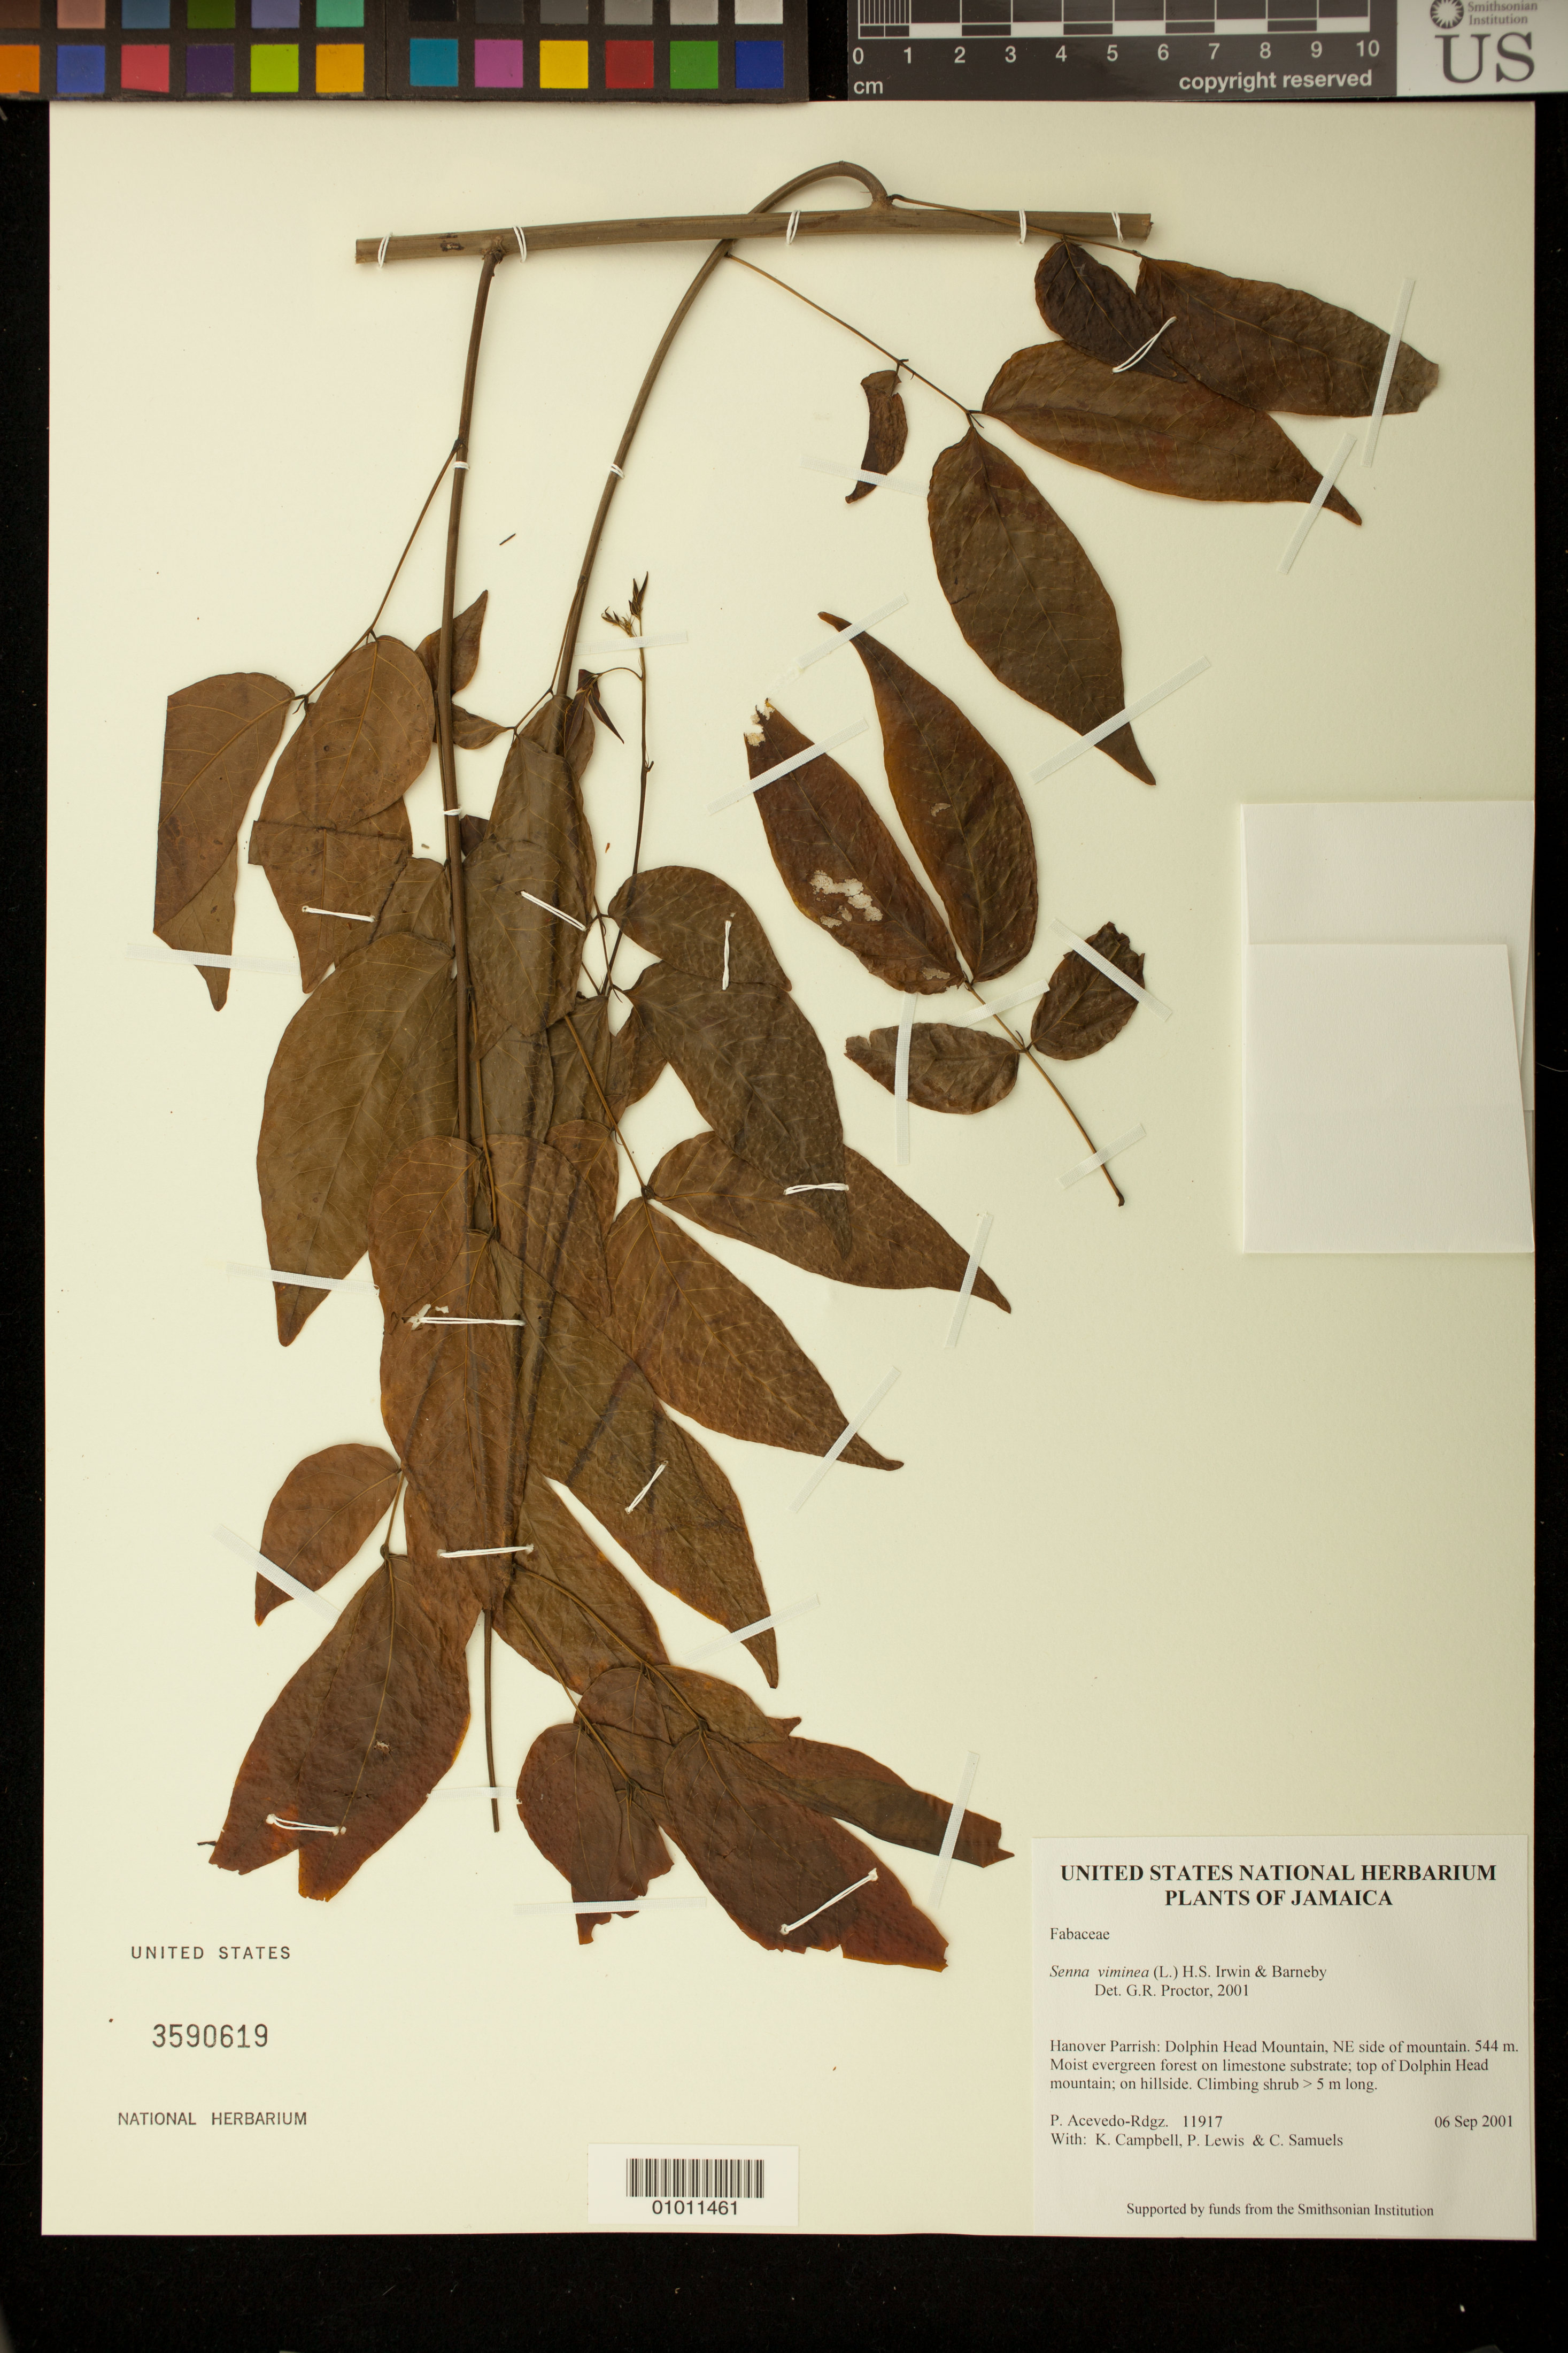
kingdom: Plantae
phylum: Tracheophyta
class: Magnoliopsida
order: Fabales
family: Fabaceae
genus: Senna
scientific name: Senna viminea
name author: (L.) H.S. Irwin & Barneby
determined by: Proctor, G. R.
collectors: P. Acevedo-Rodr., K. Campbell, P. Lewis & C. Samuels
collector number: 11917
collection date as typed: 06 Sep 2001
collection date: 2001-09-06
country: Jamaica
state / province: Hanover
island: Jamaica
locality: Hanover Parrish: Dolphin Head Mountain, NE side of mountain.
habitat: Moist evergreen forest on limestone substrate; top of Dolphin Head mountain; on hillside.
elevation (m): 544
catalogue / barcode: US 3590619